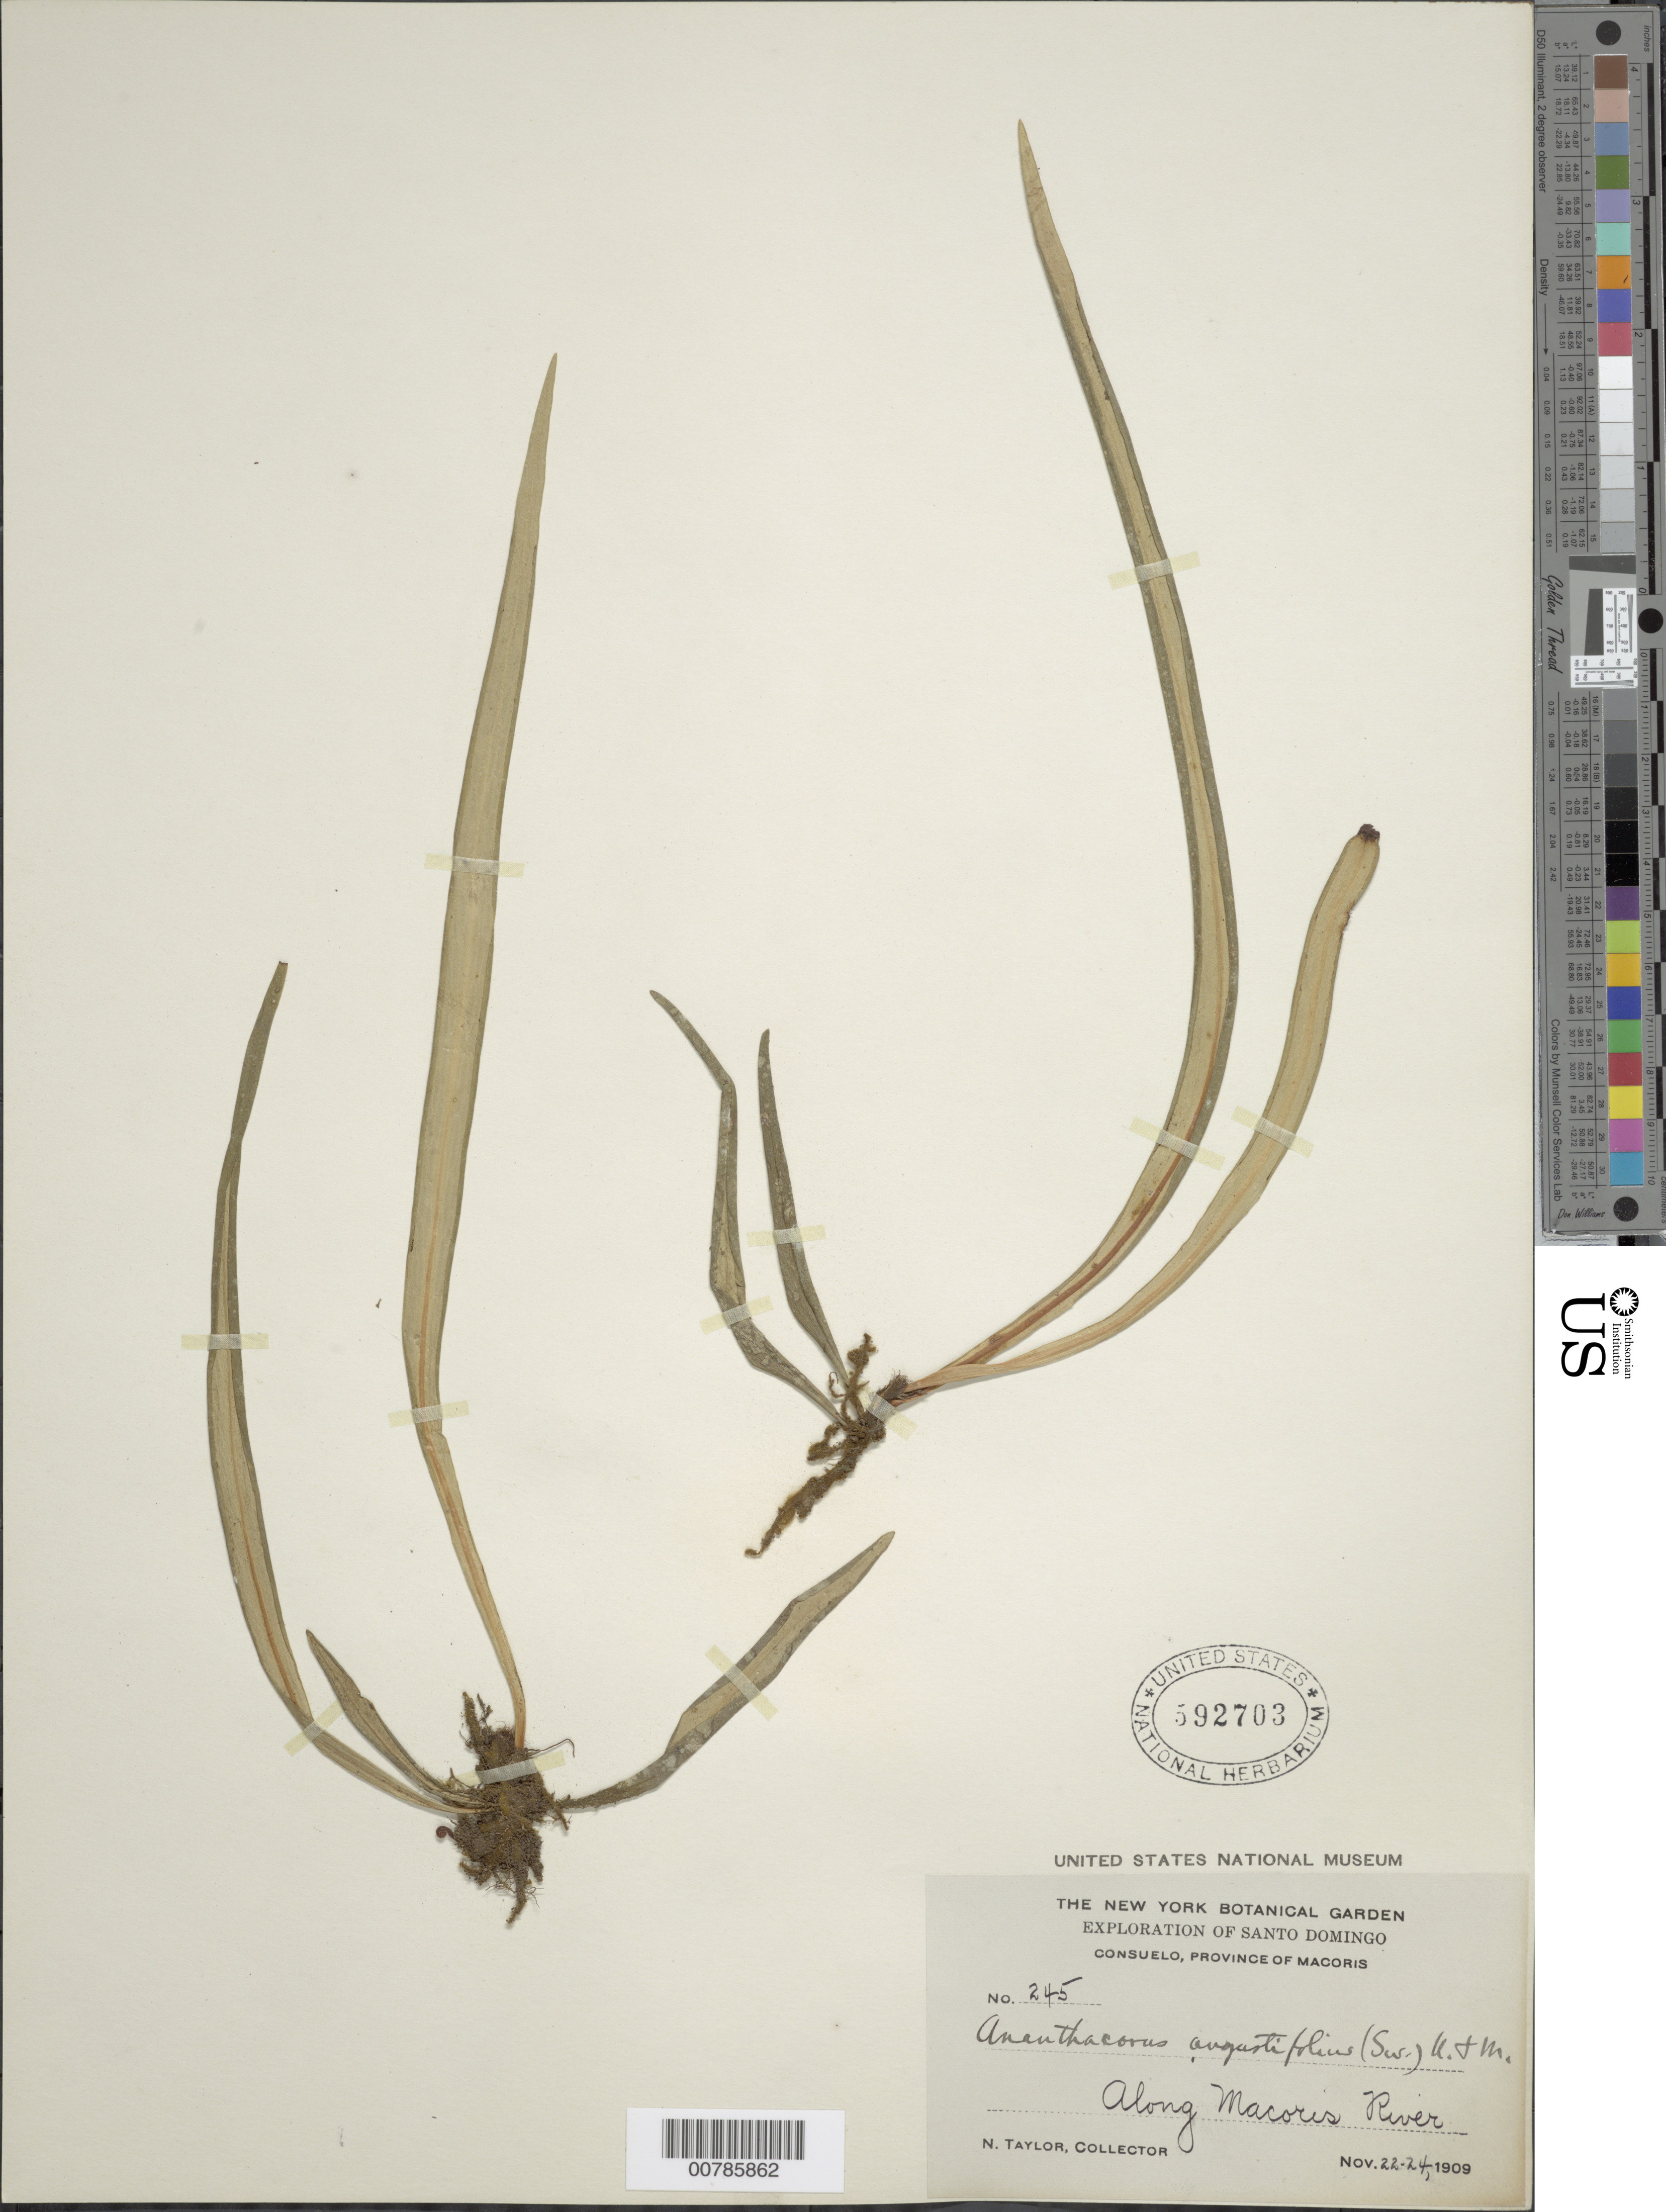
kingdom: Plantae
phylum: Tracheophyta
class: Polypodiopsida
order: Polypodiales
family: Pteridaceae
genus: Ananthacorus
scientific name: Ananthacorus angustifolius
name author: (Sw.) Underw. & Maxon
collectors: N. Taylor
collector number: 245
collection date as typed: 22 Nov 1909 24 Nov 1909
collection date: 1909-11-22/1909-11-24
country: Dominican Republic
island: Hispaniola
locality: Consuelo, Prov. Macoris, along Macoris River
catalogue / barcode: US 592703